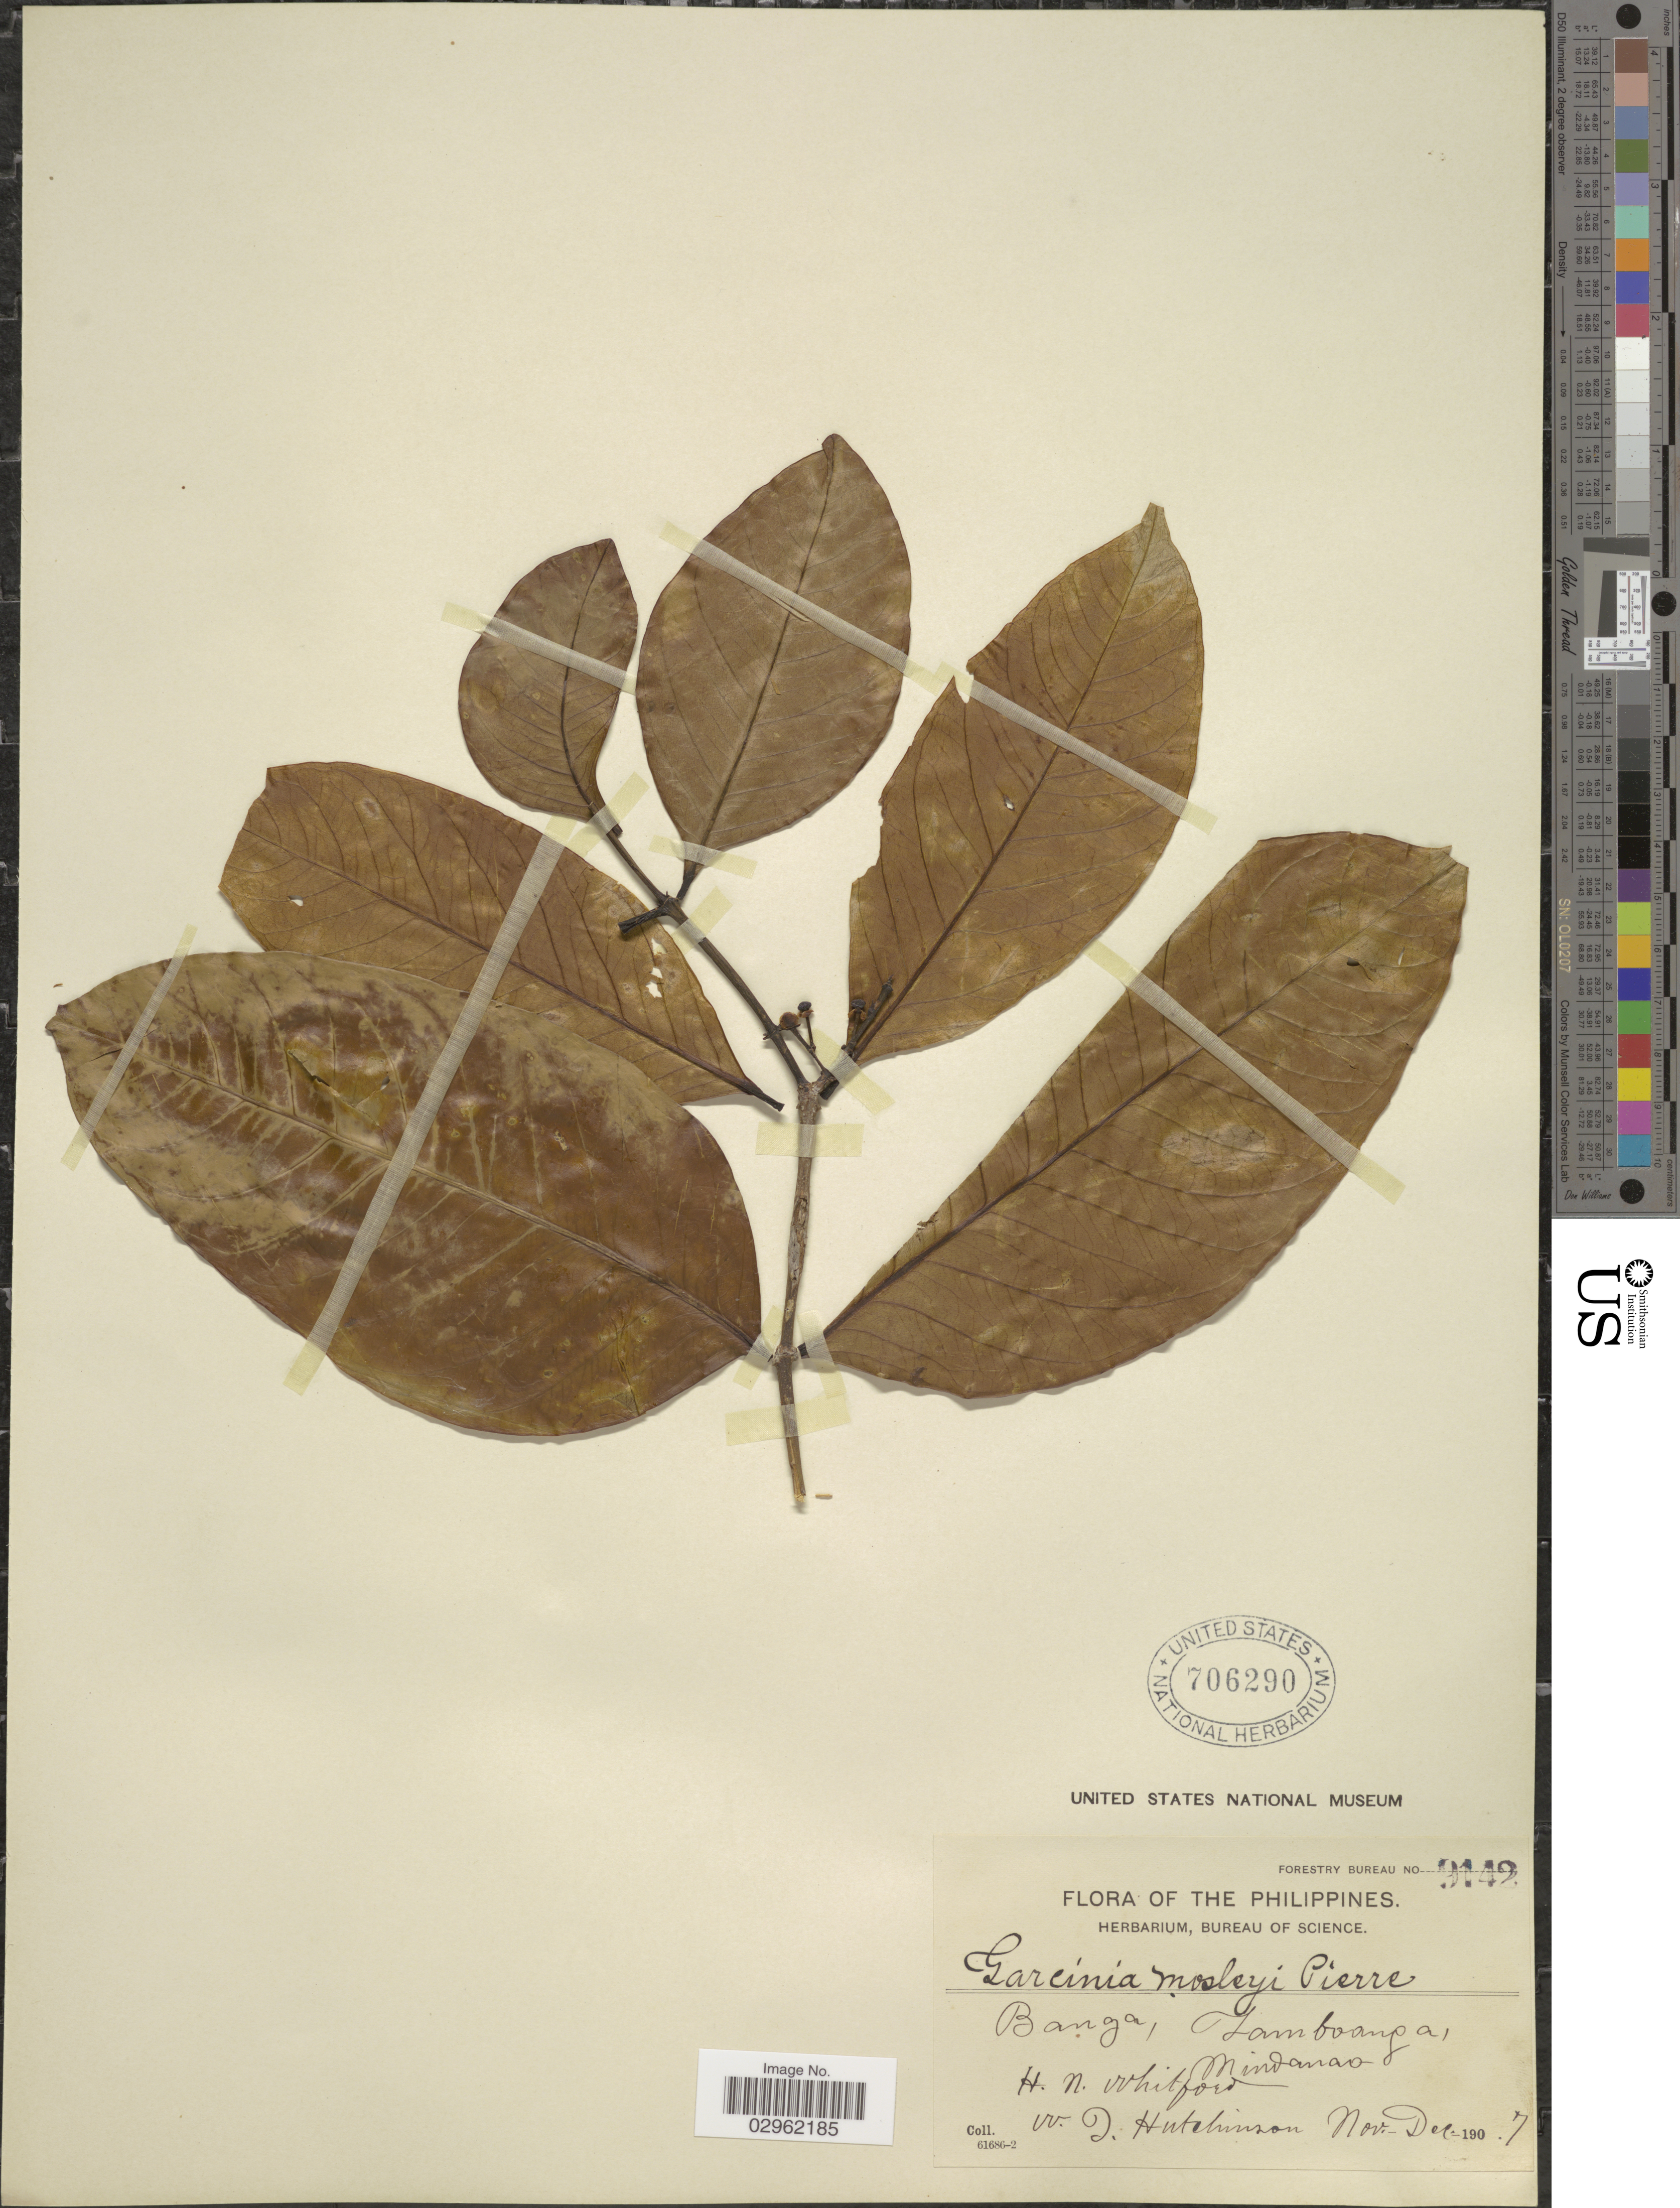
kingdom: Plantae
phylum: Tracheophyta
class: Magnoliopsida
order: Malpighiales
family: Clusiaceae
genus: Garcinia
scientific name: Garcinia moseleyana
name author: Pierre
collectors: H. N. Whitford & W. I. Hutchinson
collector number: Forestry Bureau 9142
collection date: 1907-11/1907-12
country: Philippines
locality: Banga, Zamboanga, Mindanao.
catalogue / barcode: US 706290